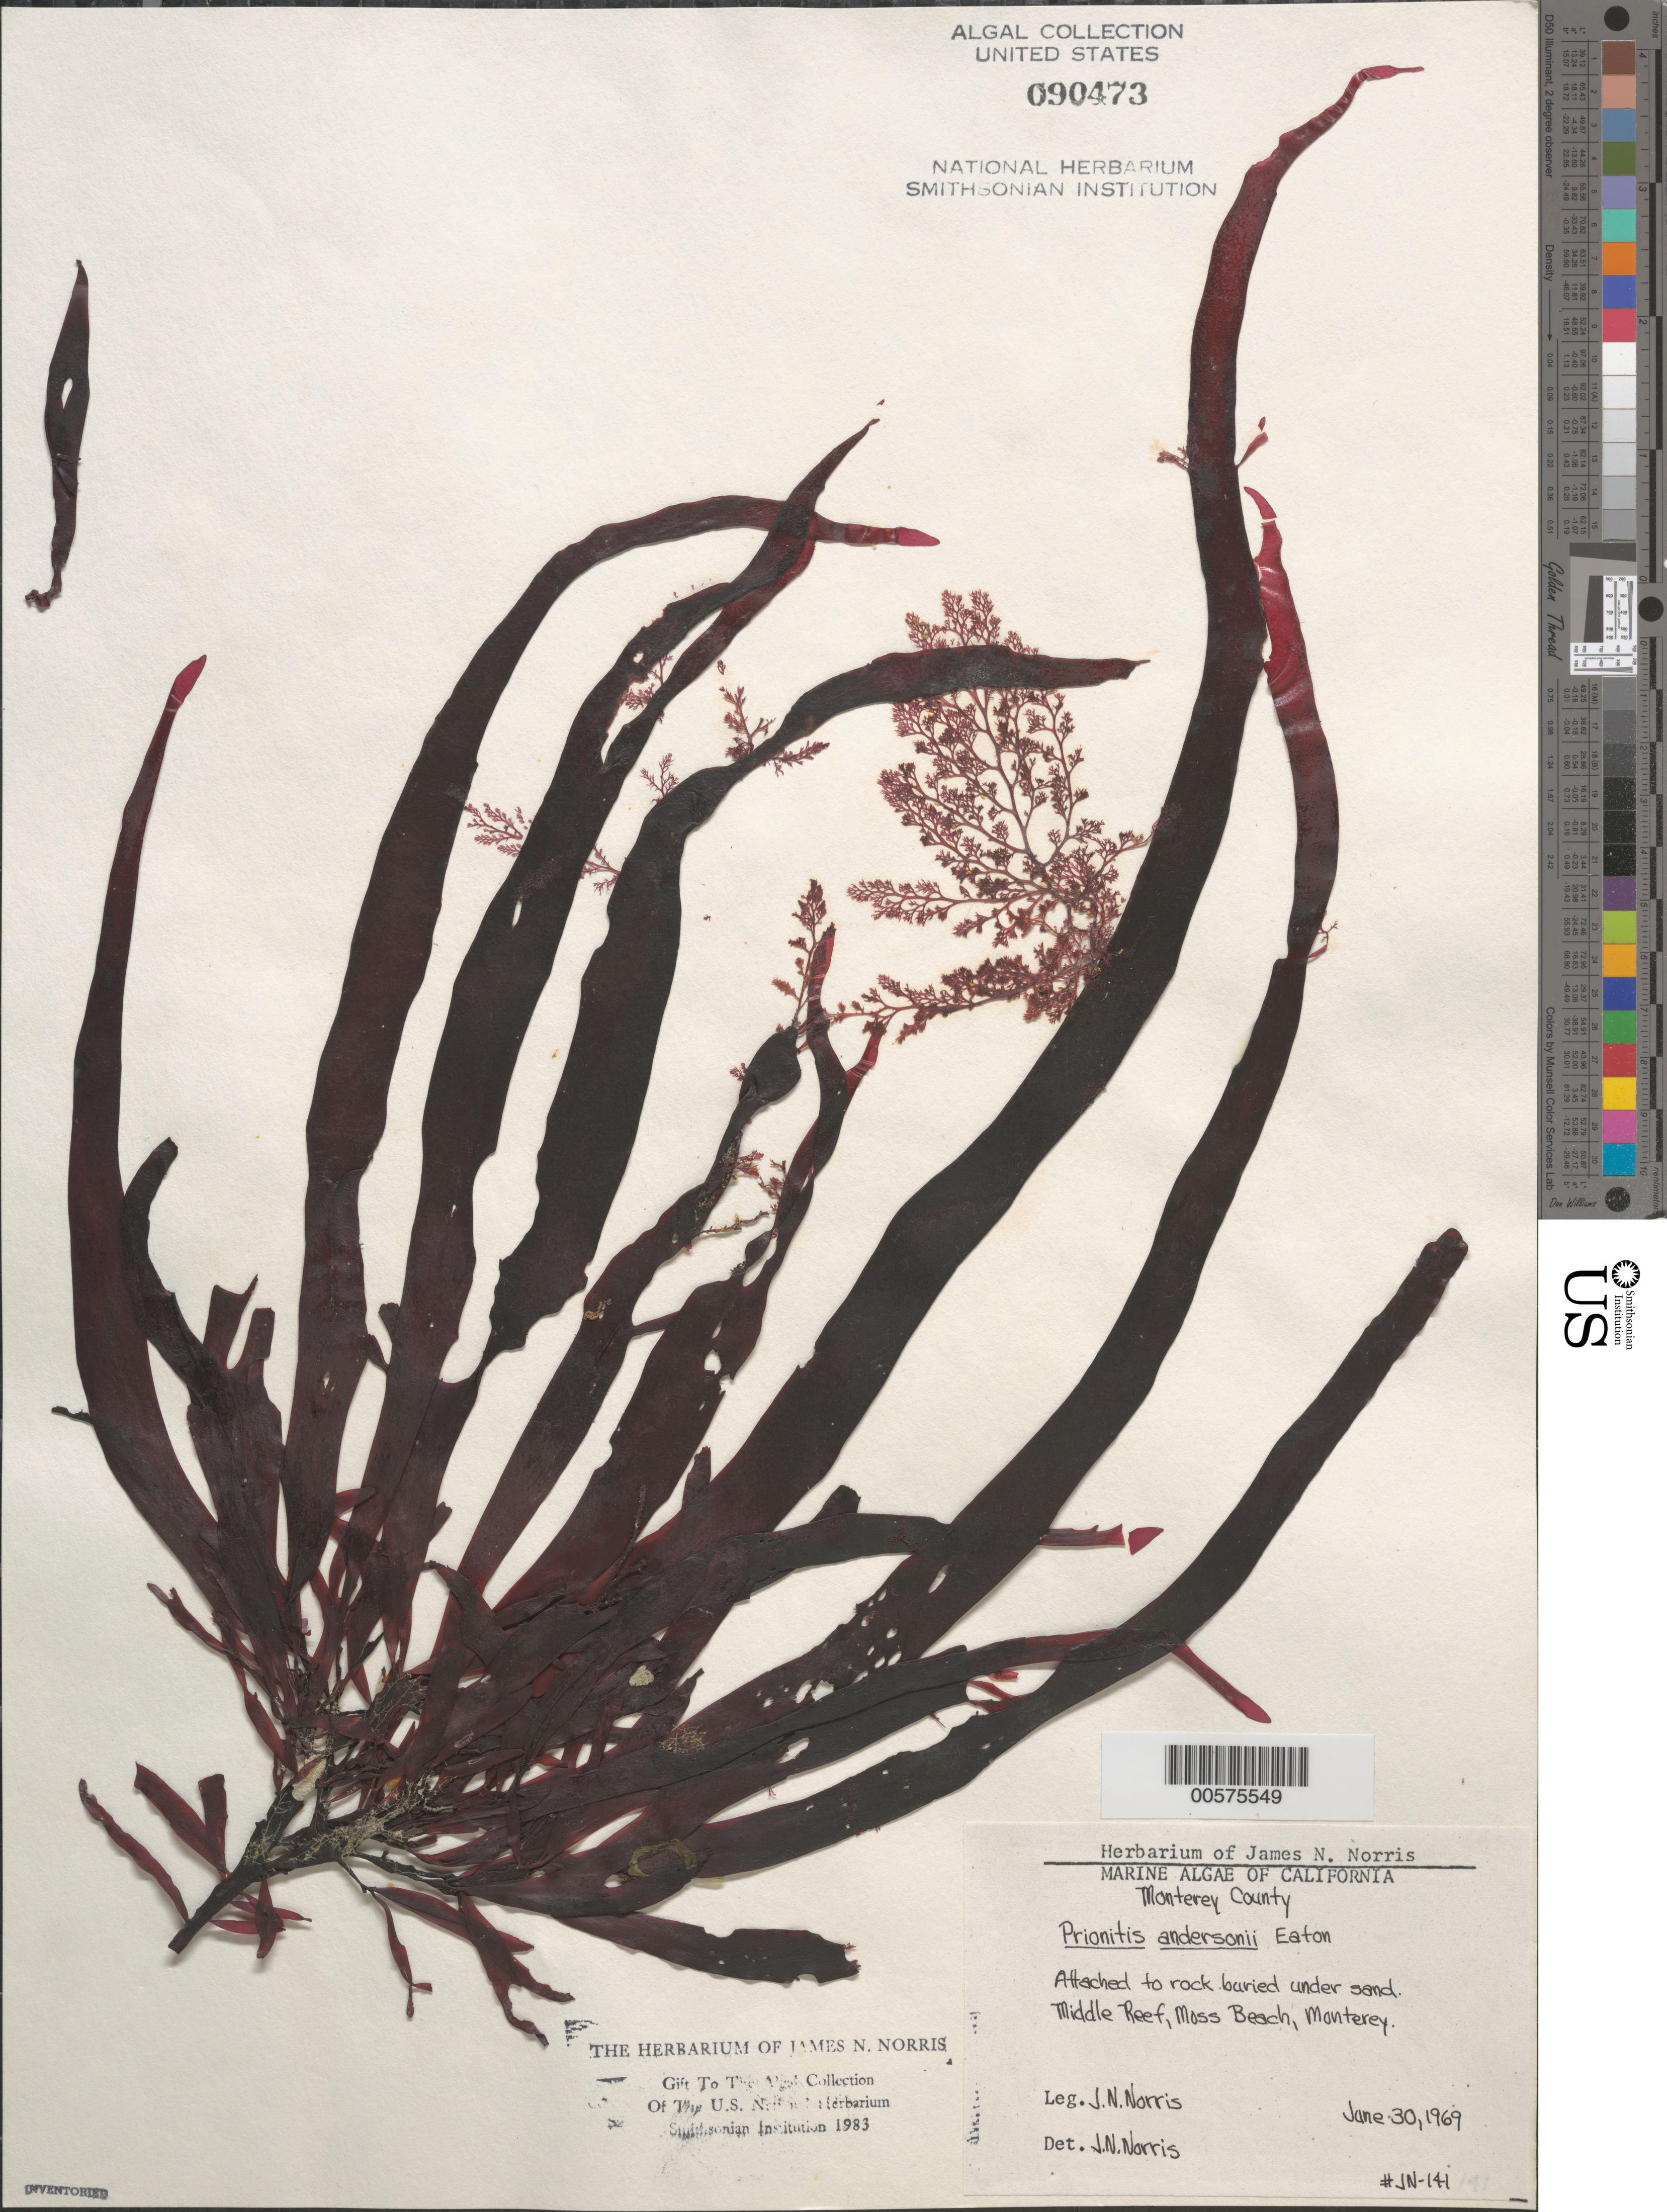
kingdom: Plantae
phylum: Rhodophyta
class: Florideophyceae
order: Cryptonemiales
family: Cryptonemiaceae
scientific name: Prionitis sternbergii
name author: (C. Agardh) J. Agardh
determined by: Algae name updating Project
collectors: J. N. Norris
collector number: JN-141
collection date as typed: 30 Jun 1969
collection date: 1969-06-30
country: United States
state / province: California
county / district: Monterey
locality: Middle Reef of Moss Beach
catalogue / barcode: US 90473